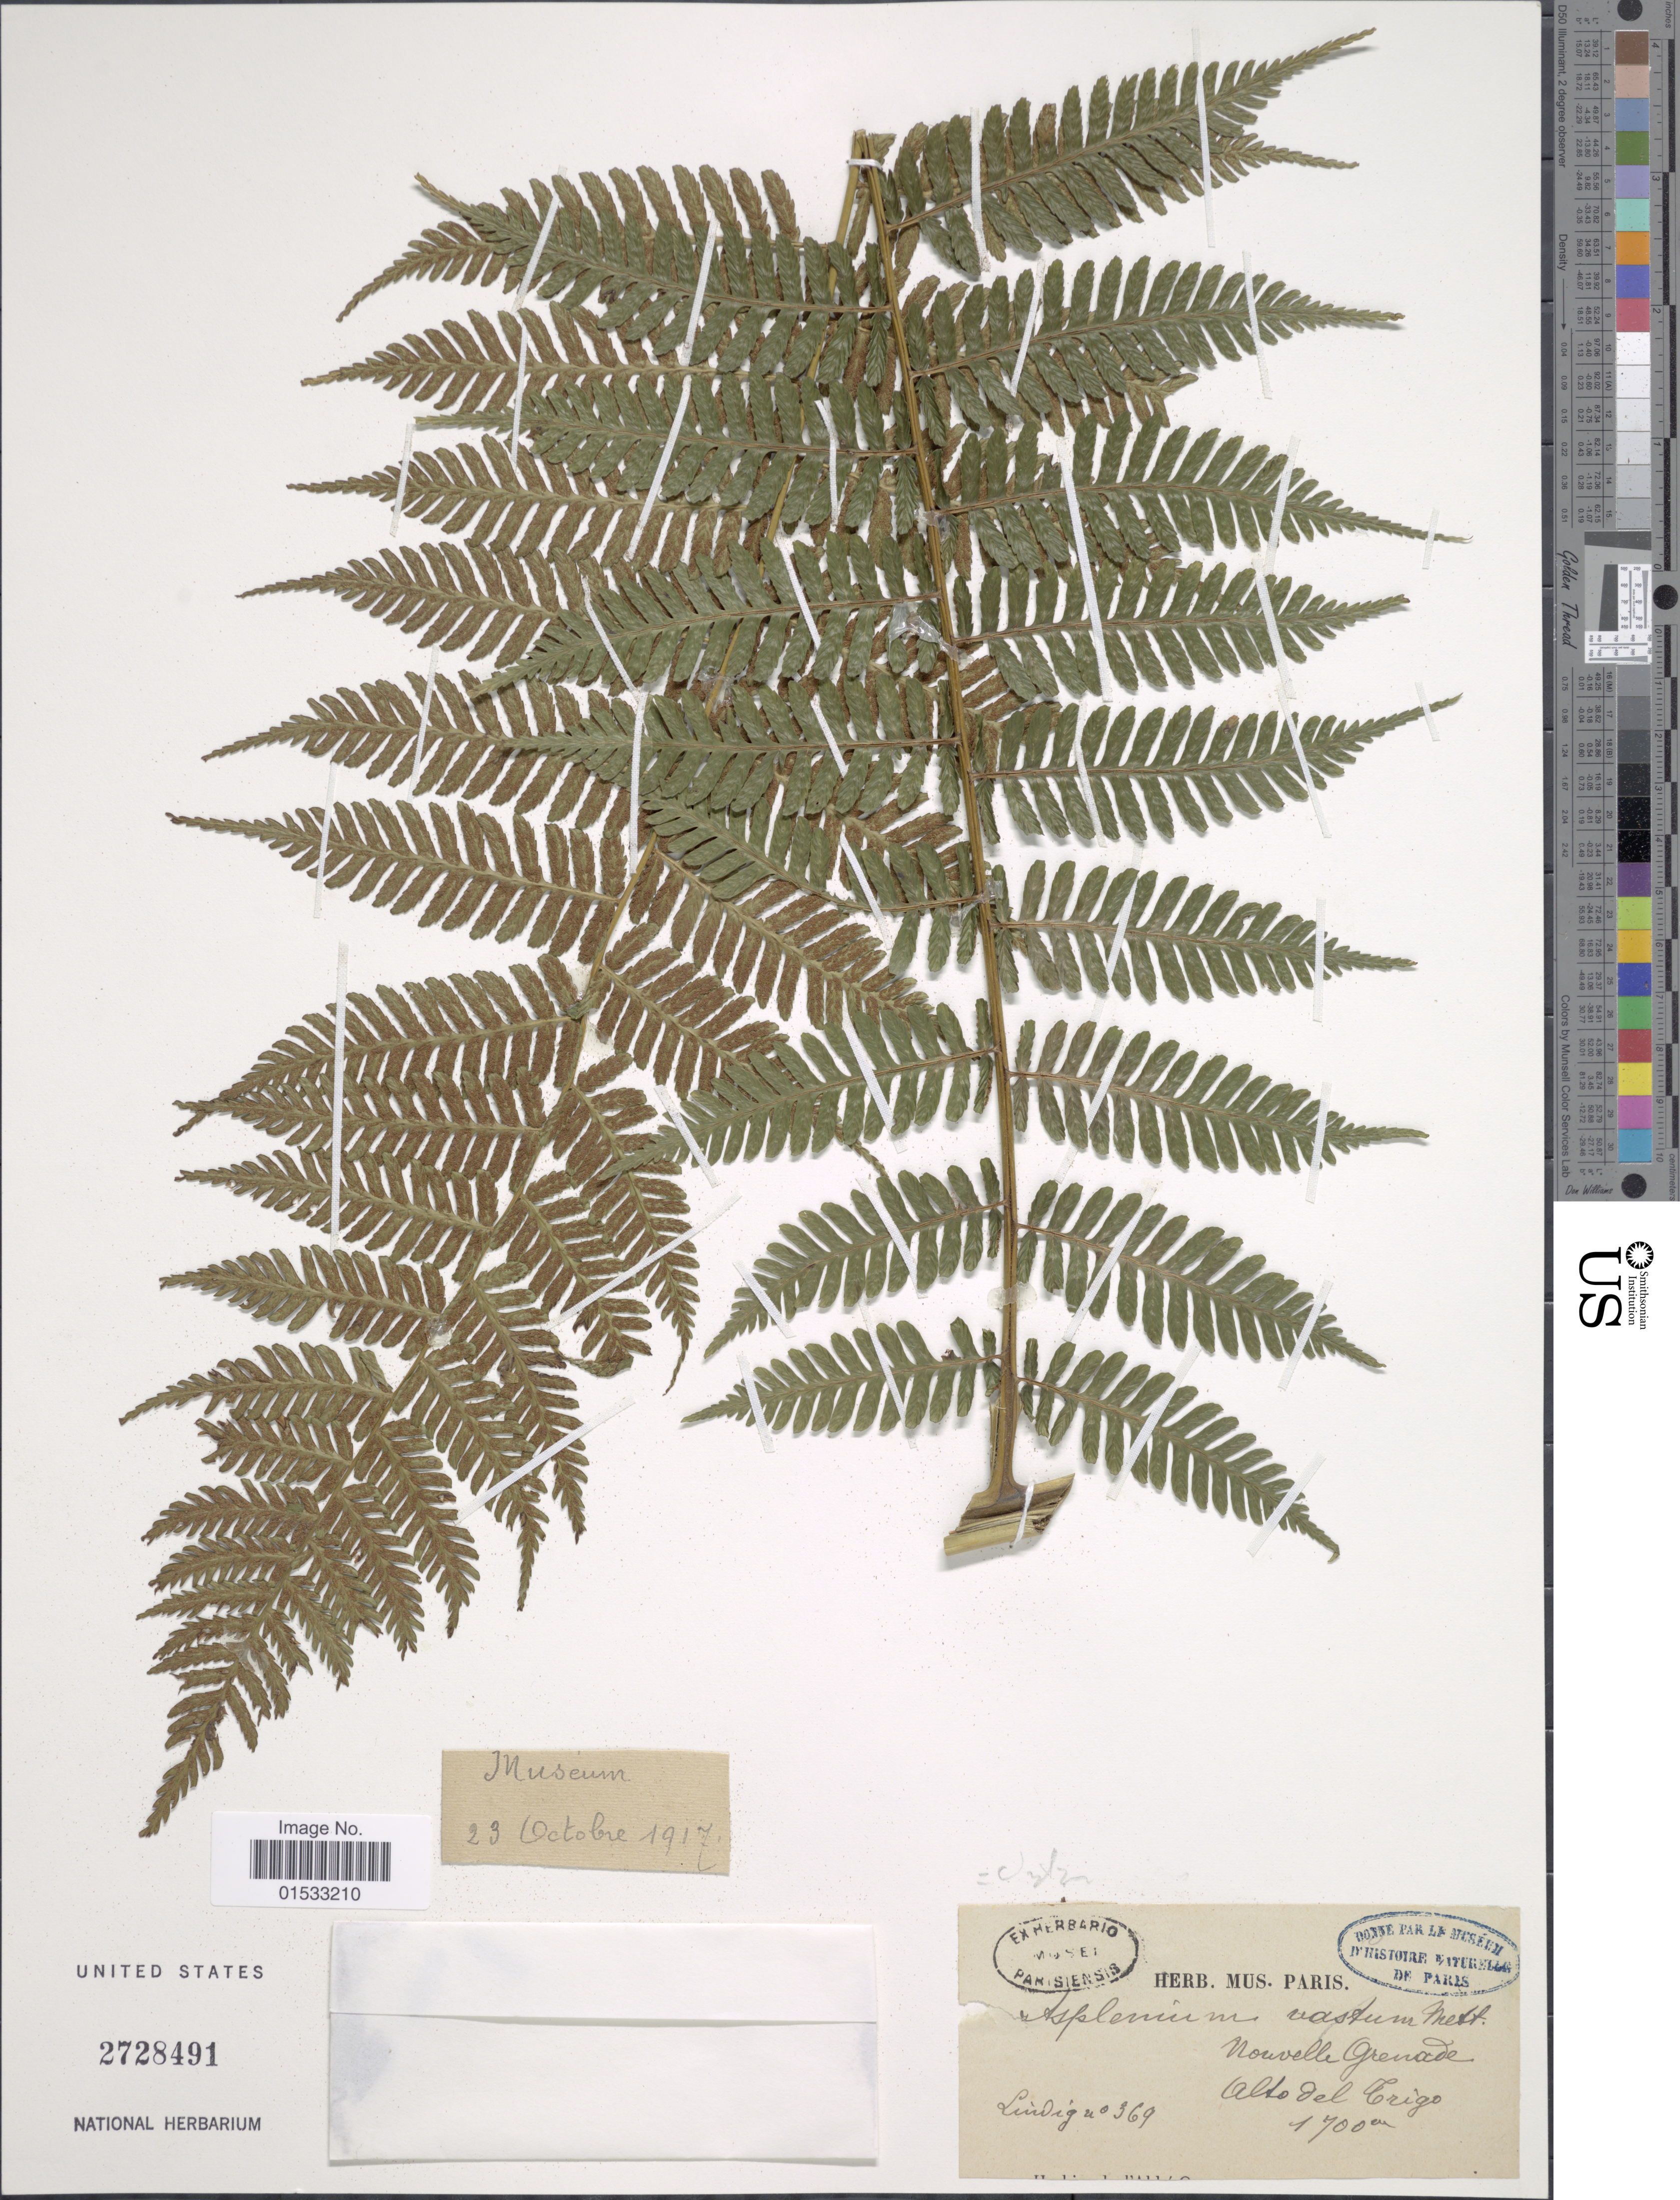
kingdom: Plantae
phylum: Tracheophyta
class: Polypodiopsida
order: Polypodiales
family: Athyriaceae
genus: Diplazium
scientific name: Diplazium vastum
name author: (Mett.) Diels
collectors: -. Lindig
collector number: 369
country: Colombia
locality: Nouvelle Grenade, alto del Crigo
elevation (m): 1700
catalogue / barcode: US 2728491